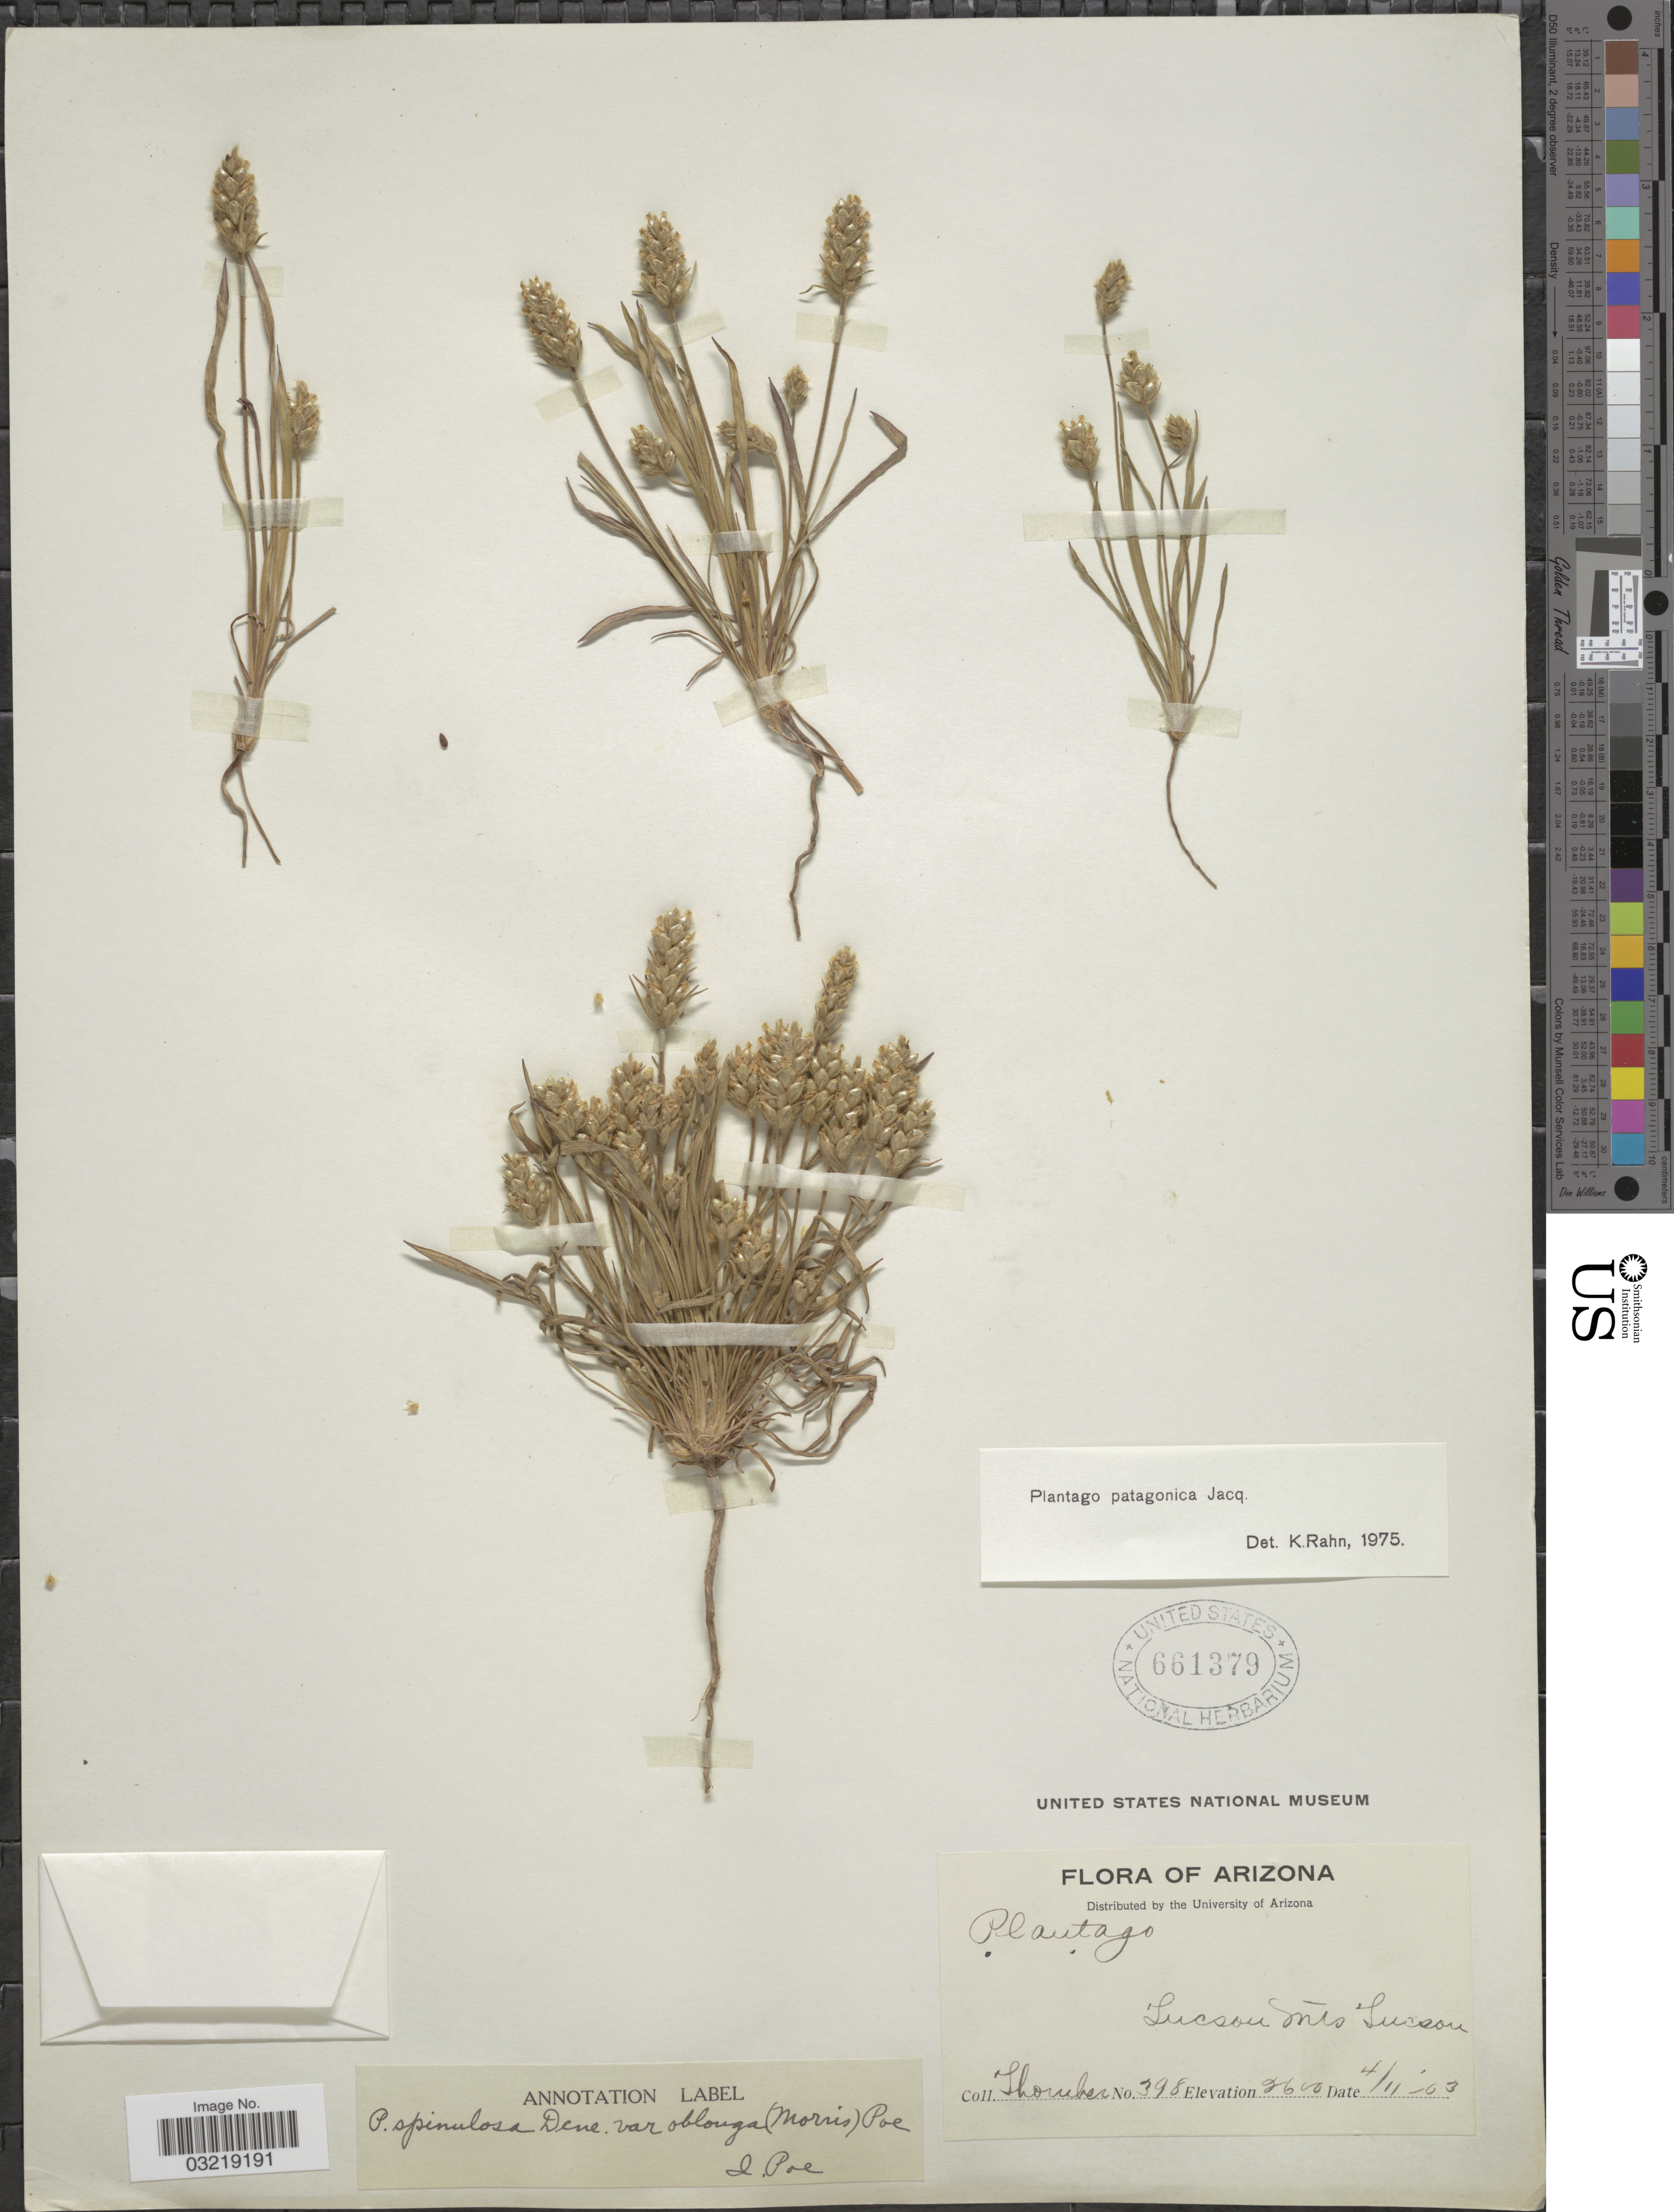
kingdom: Plantae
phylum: Tracheophyta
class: Magnoliopsida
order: Lamiales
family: Plantaginaceae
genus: Plantago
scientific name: Plantago patagonica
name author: Jacq.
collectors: J. Thornber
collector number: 398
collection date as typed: Transcribed d/m/y: 11/4/3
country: United States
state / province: Arizona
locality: Tucson Mts Tucson.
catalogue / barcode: US 661379